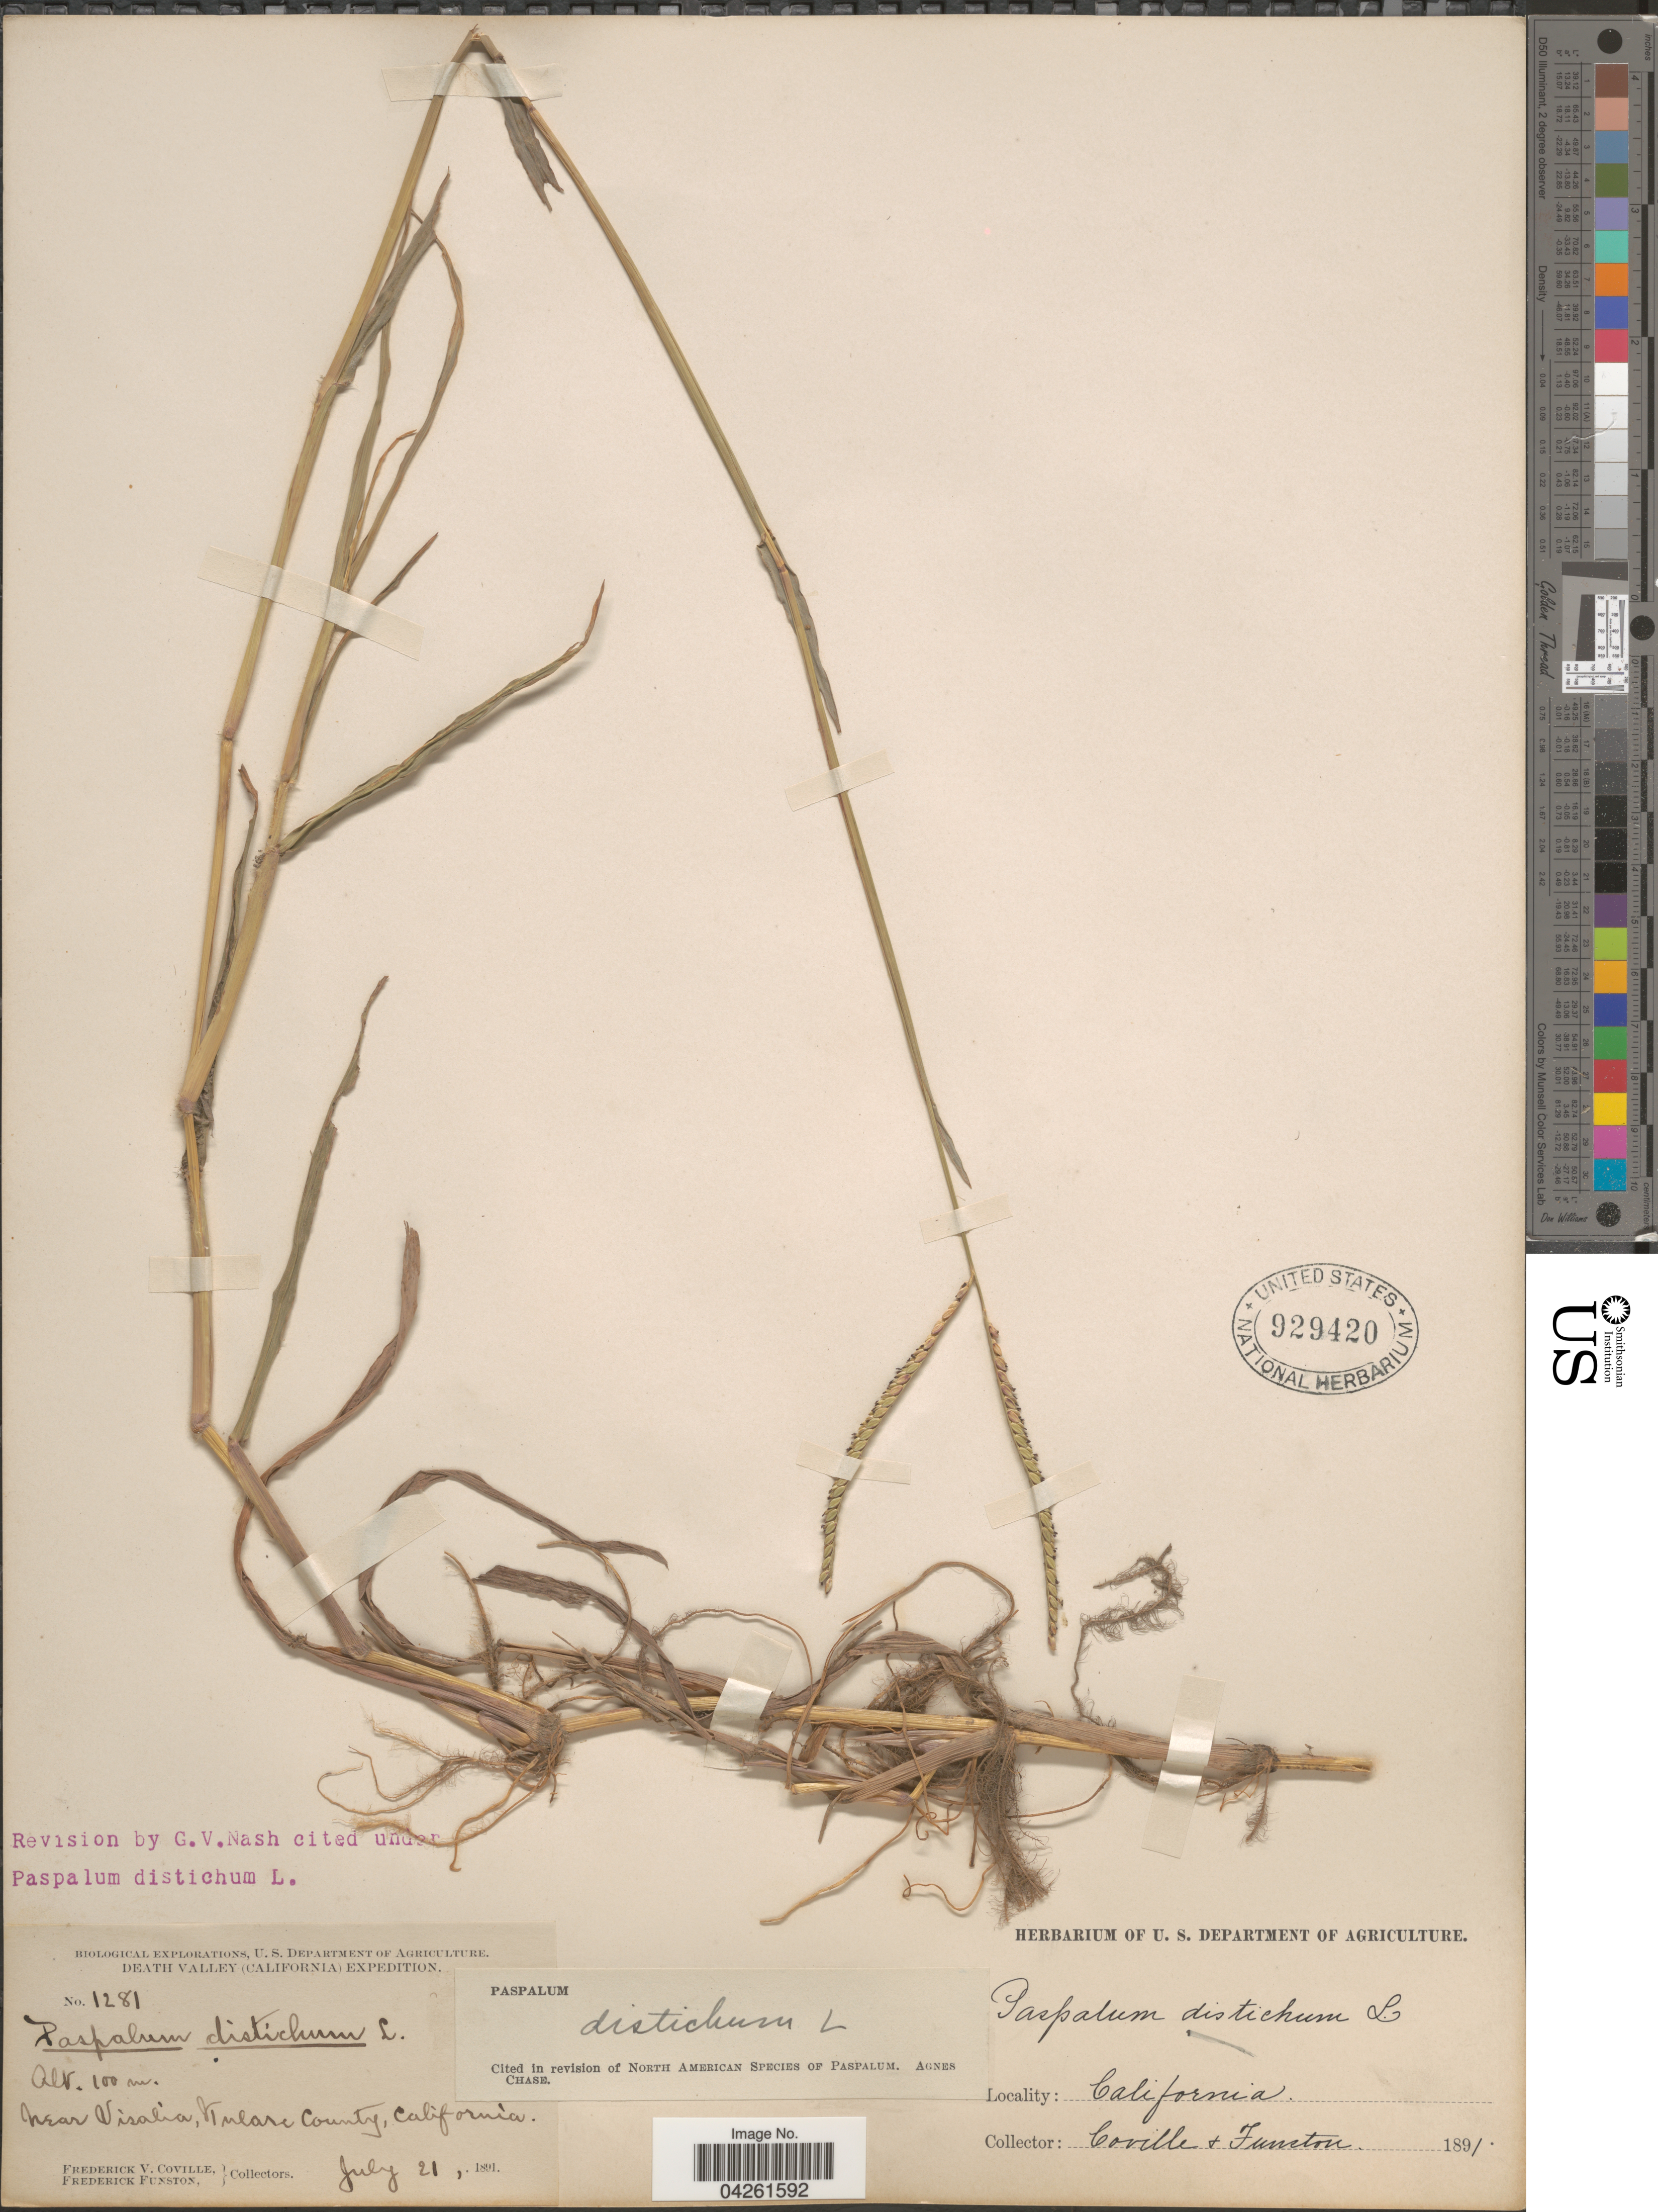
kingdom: Plantae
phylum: Tracheophyta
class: Liliopsida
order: Poales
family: Poaceae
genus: Paspalum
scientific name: Paspalum distichum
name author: L.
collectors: F. V. Coville & F. Funston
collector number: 1281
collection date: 1891-07-21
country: United States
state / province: California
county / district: Tulare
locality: Biological Explorations. Death Valley (California) Expedition. Near Visalia, Tulare County.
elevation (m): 100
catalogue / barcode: US 929420